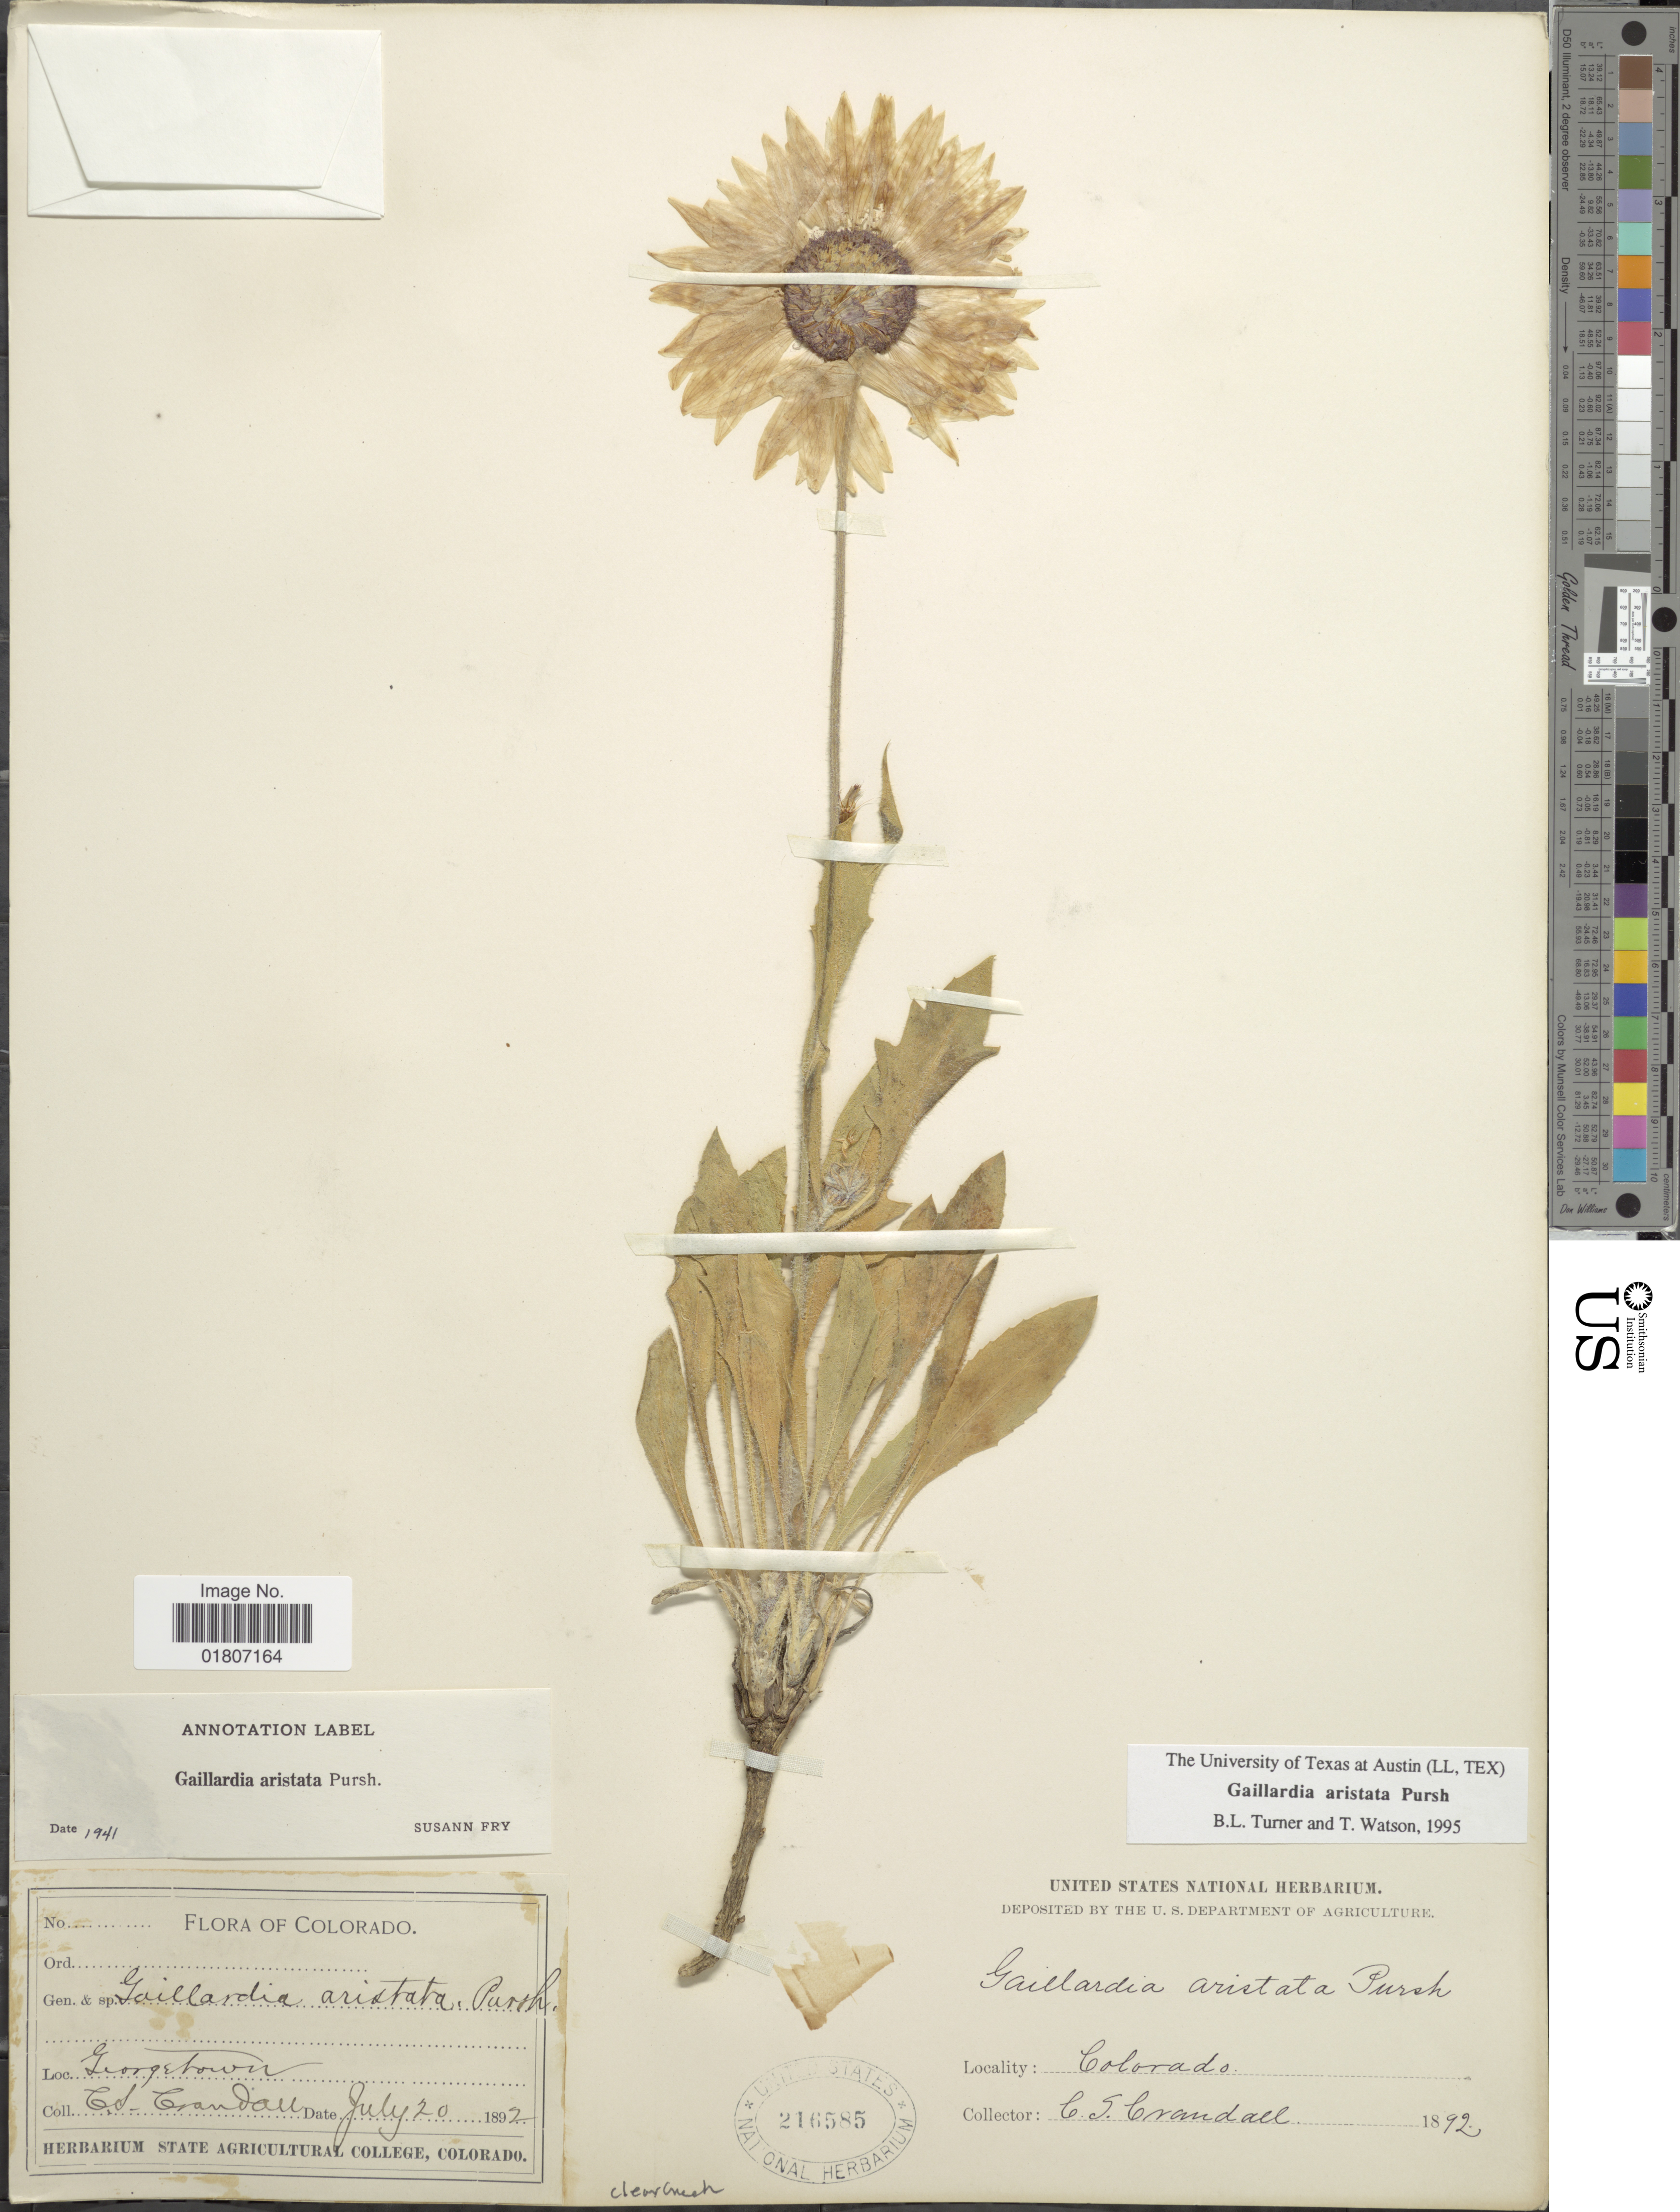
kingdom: Plantae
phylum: Tracheophyta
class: Magnoliopsida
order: Asterales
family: Asteraceae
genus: Gaillardia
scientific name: Gaillardia aristata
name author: Pursh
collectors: C. Crandall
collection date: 1892-07-20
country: United States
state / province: Colorado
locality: Georgetown. Clear Creek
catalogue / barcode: US 216585